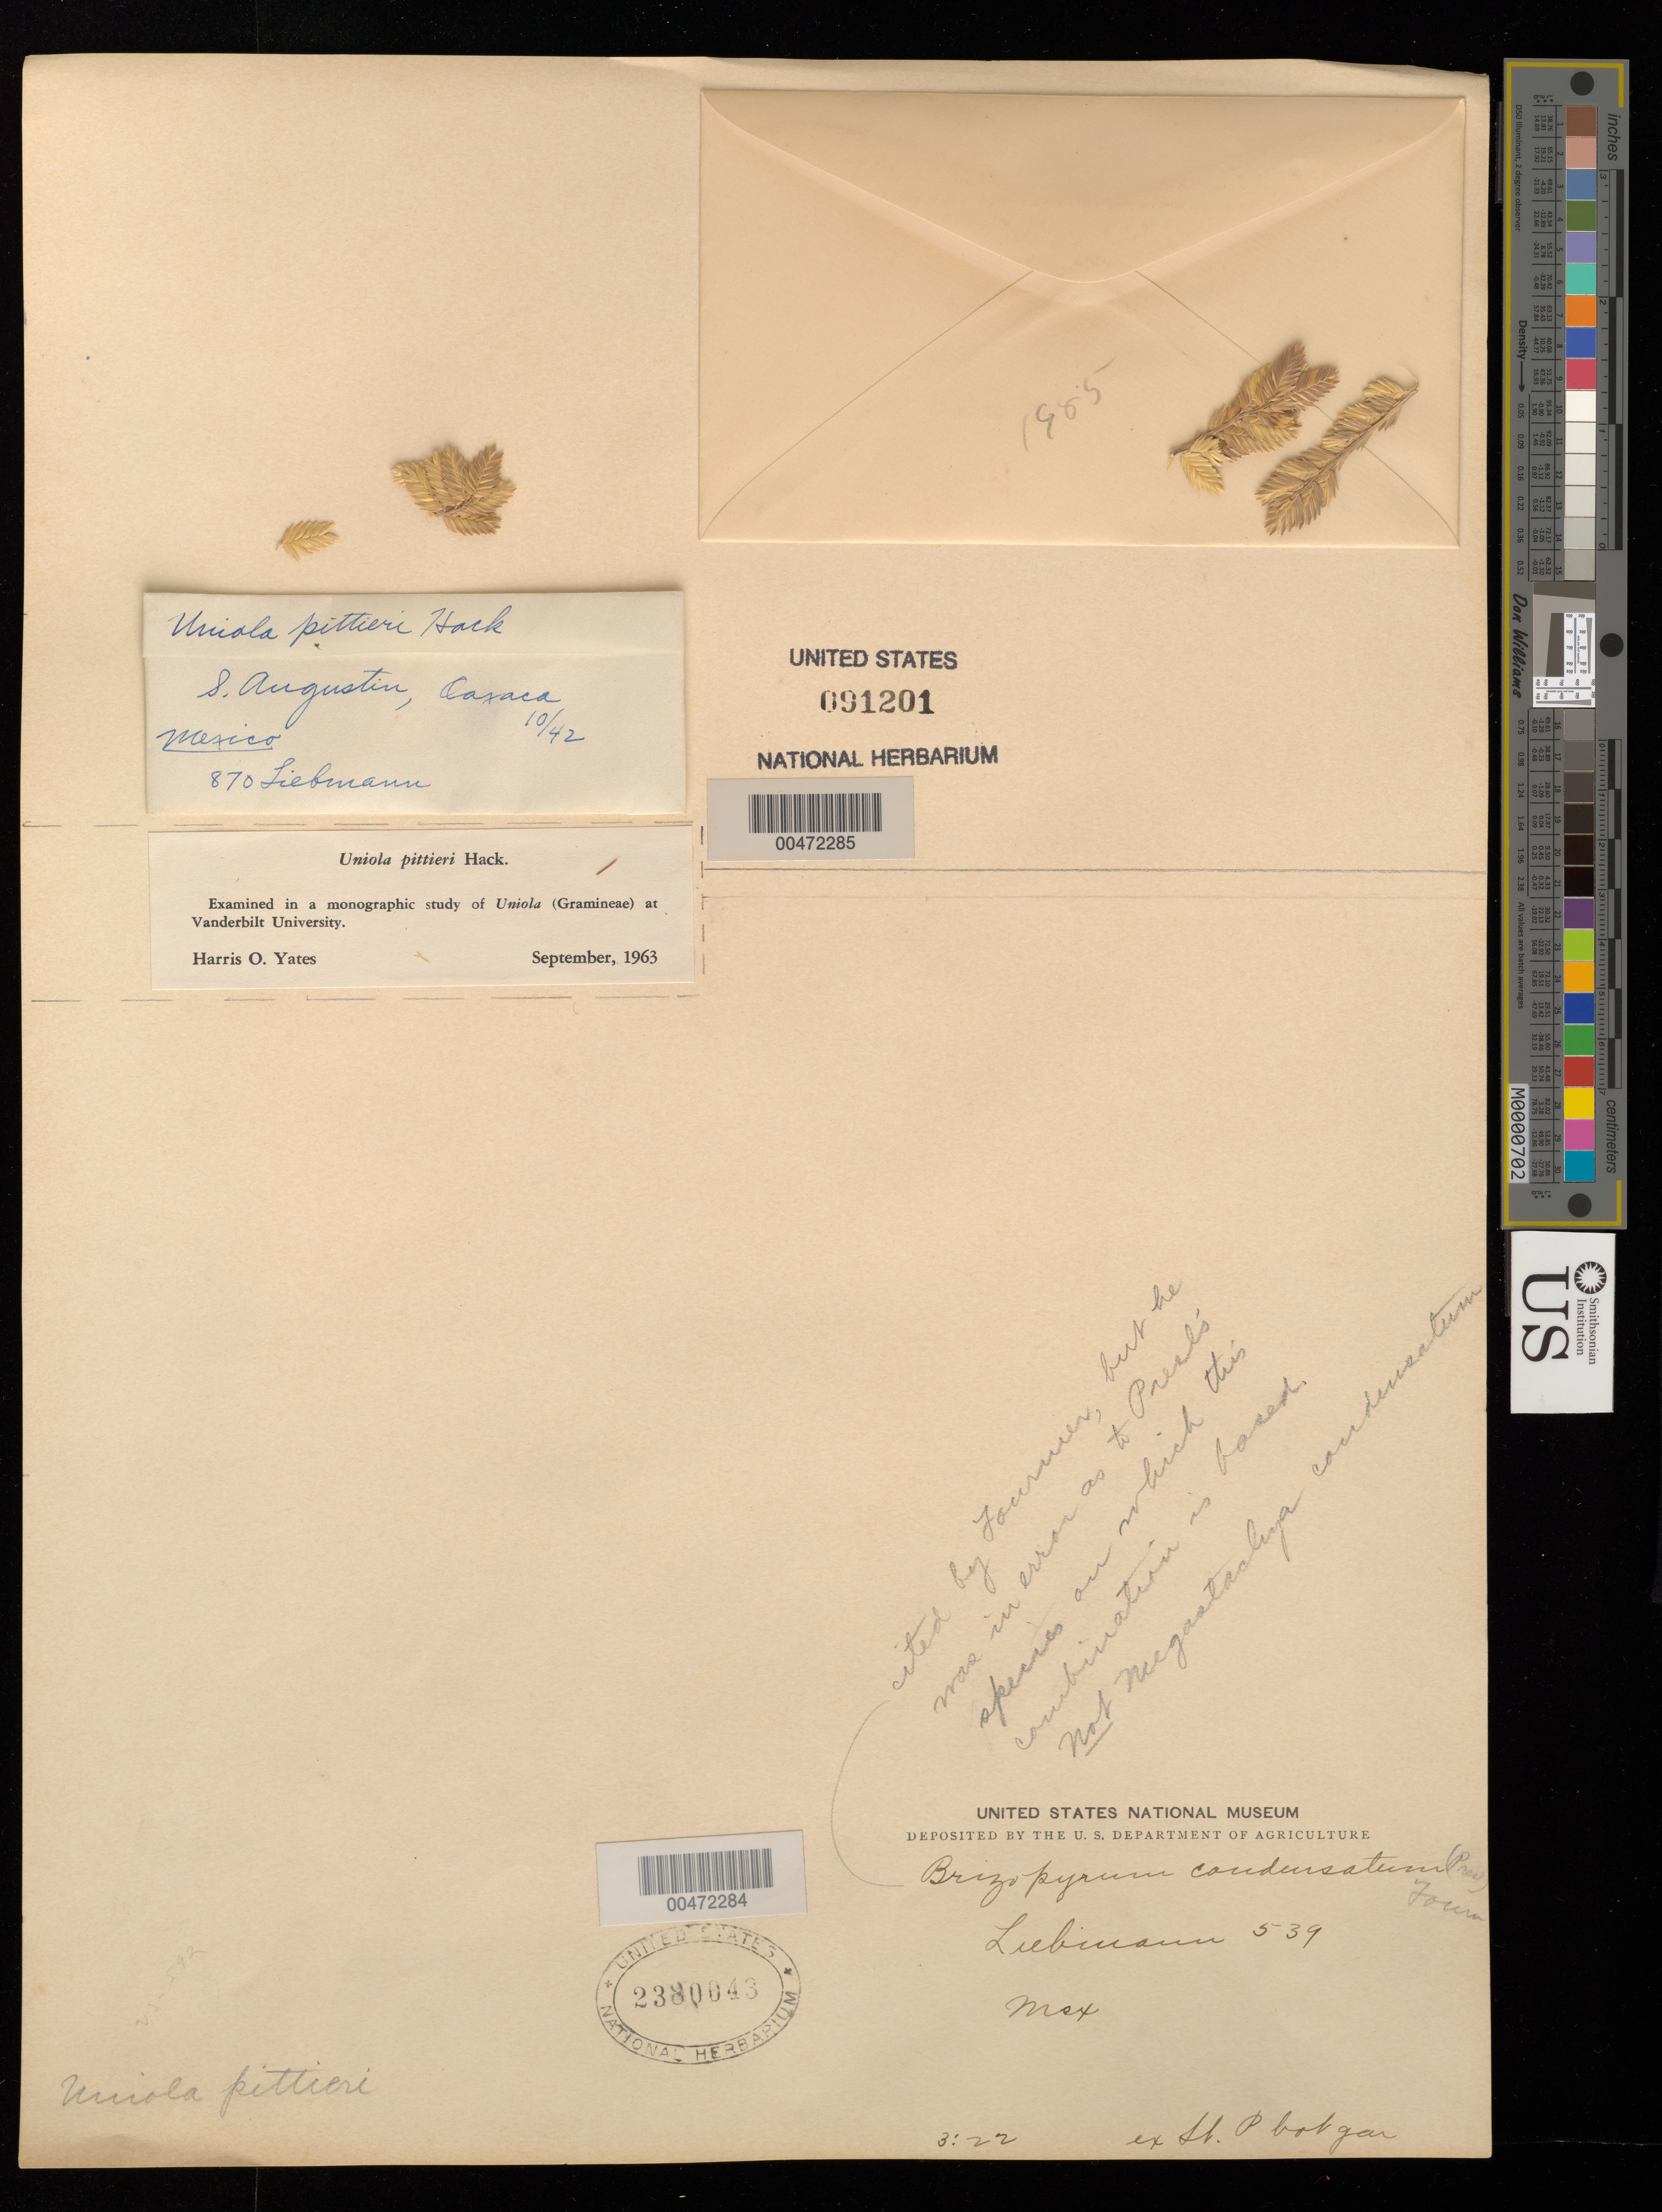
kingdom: Plantae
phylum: Tracheophyta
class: Liliopsida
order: Poales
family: Poaceae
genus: Uniola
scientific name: Uniola pittieri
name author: Hack.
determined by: Yates, H. O.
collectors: F. M. Liebmann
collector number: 539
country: Mexico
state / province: Jalisco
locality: San Ramon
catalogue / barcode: US 2380043